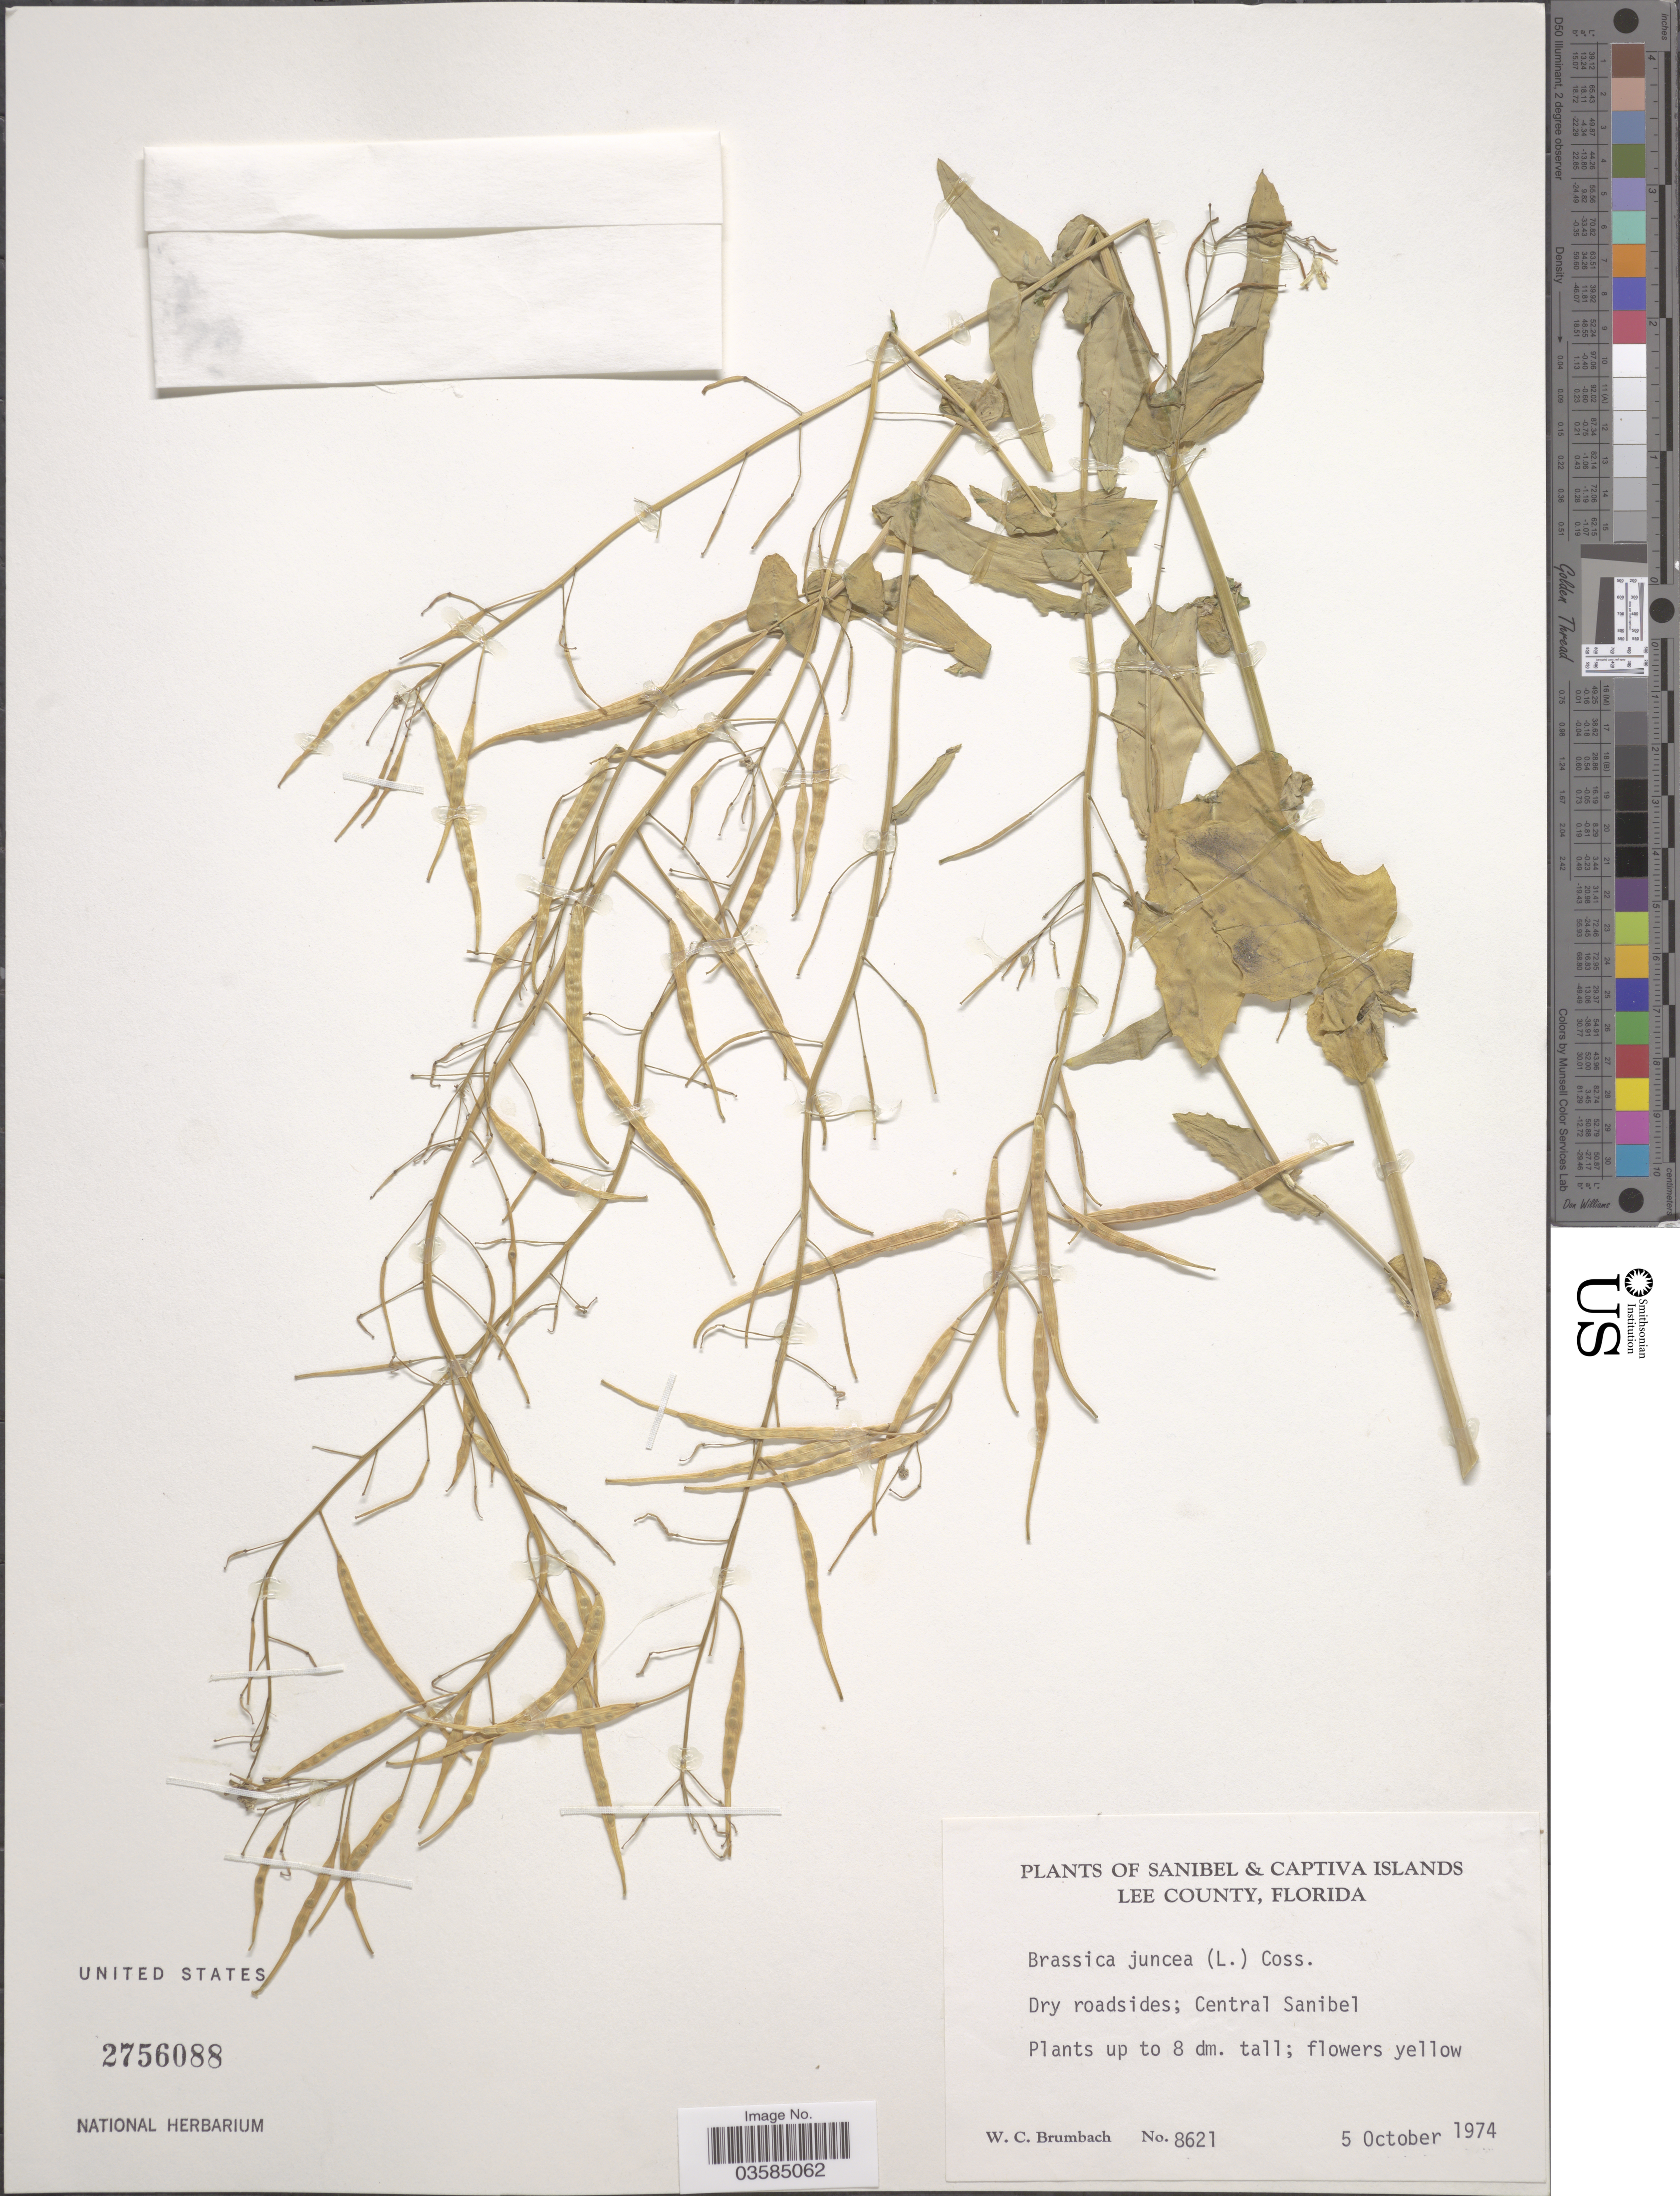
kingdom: Plantae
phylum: Tracheophyta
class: Magnoliopsida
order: Brassicales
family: Brassicaceae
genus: Brassica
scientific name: Brassica juncea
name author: (L.) Czern.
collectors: W. C. Brumbach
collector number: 8621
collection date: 1974-10-05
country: United States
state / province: Florida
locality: Sanibel Island. Lee County. Dry roadsides; Central Sanibel.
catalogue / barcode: US 2756088